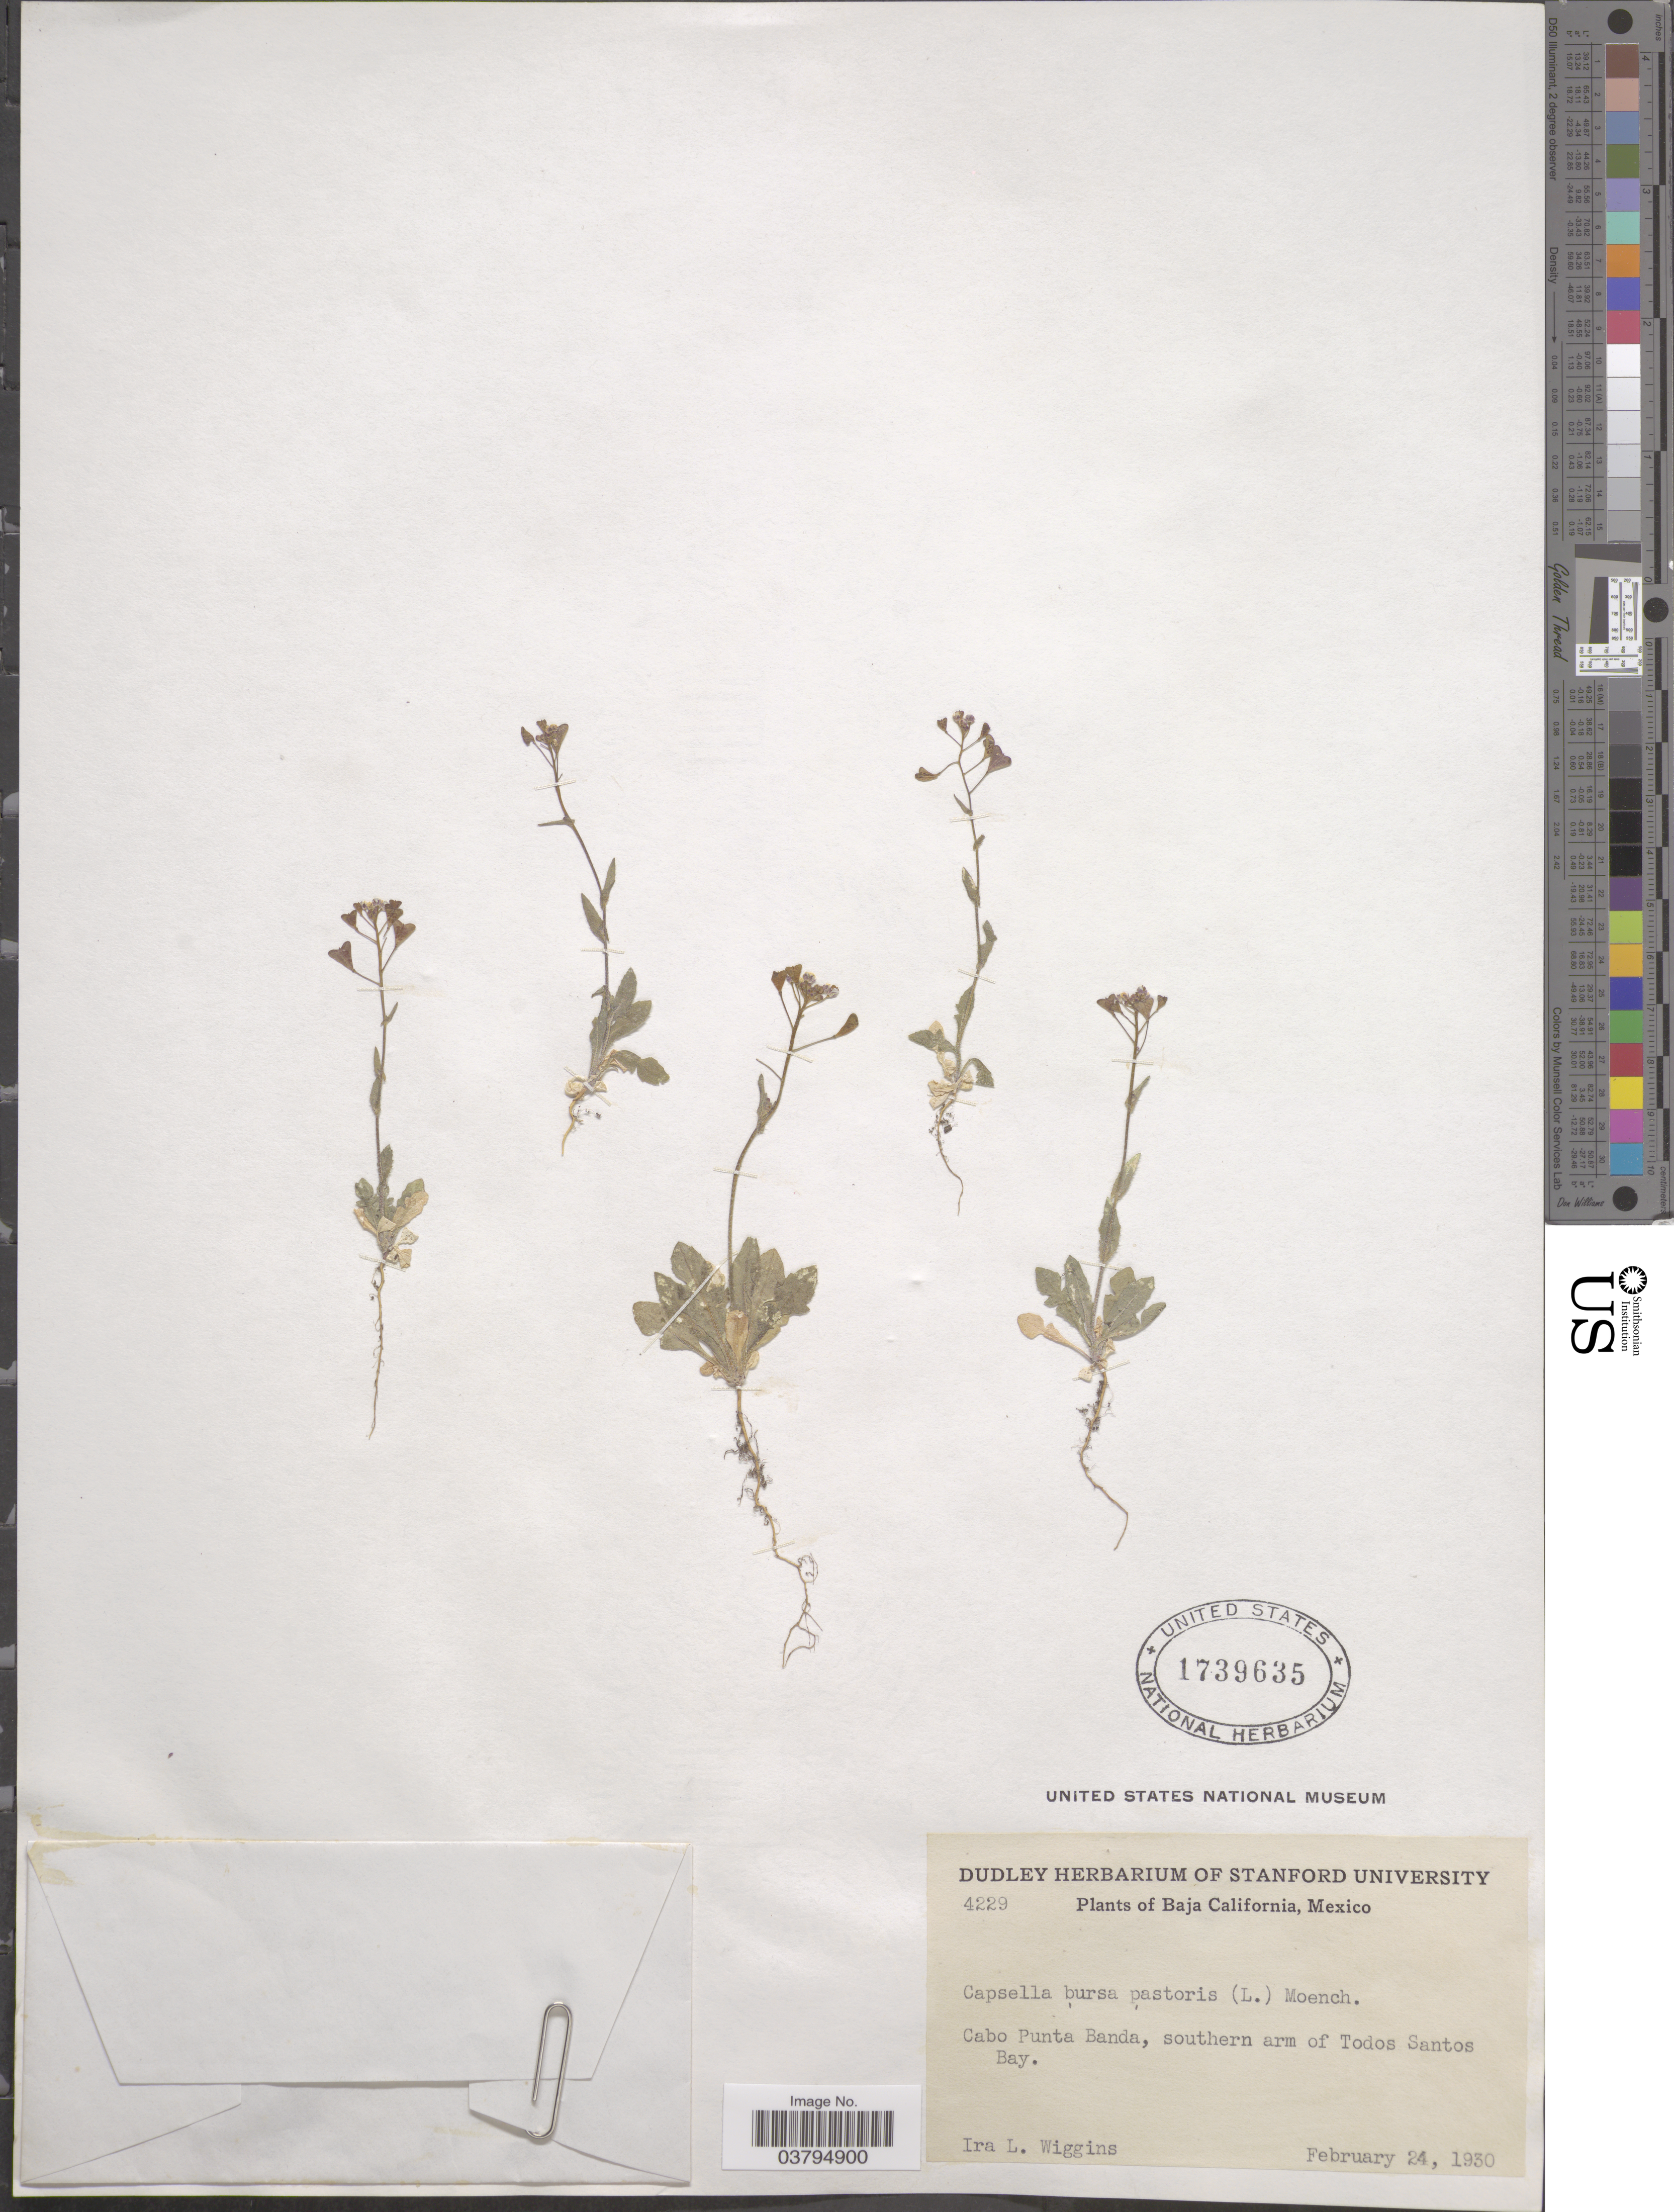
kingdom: Plantae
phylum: Tracheophyta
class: Magnoliopsida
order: Brassicales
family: Brassicaceae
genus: Capsella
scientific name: Capsella bursa-pastoris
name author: (L.) Medik.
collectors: I. L. Wiggins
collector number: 4229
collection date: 1930-02-24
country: Mexico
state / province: Baja California Sur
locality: Cabo Punta Banda, southern arm of Todos Santos Bay.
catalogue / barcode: US 1739635